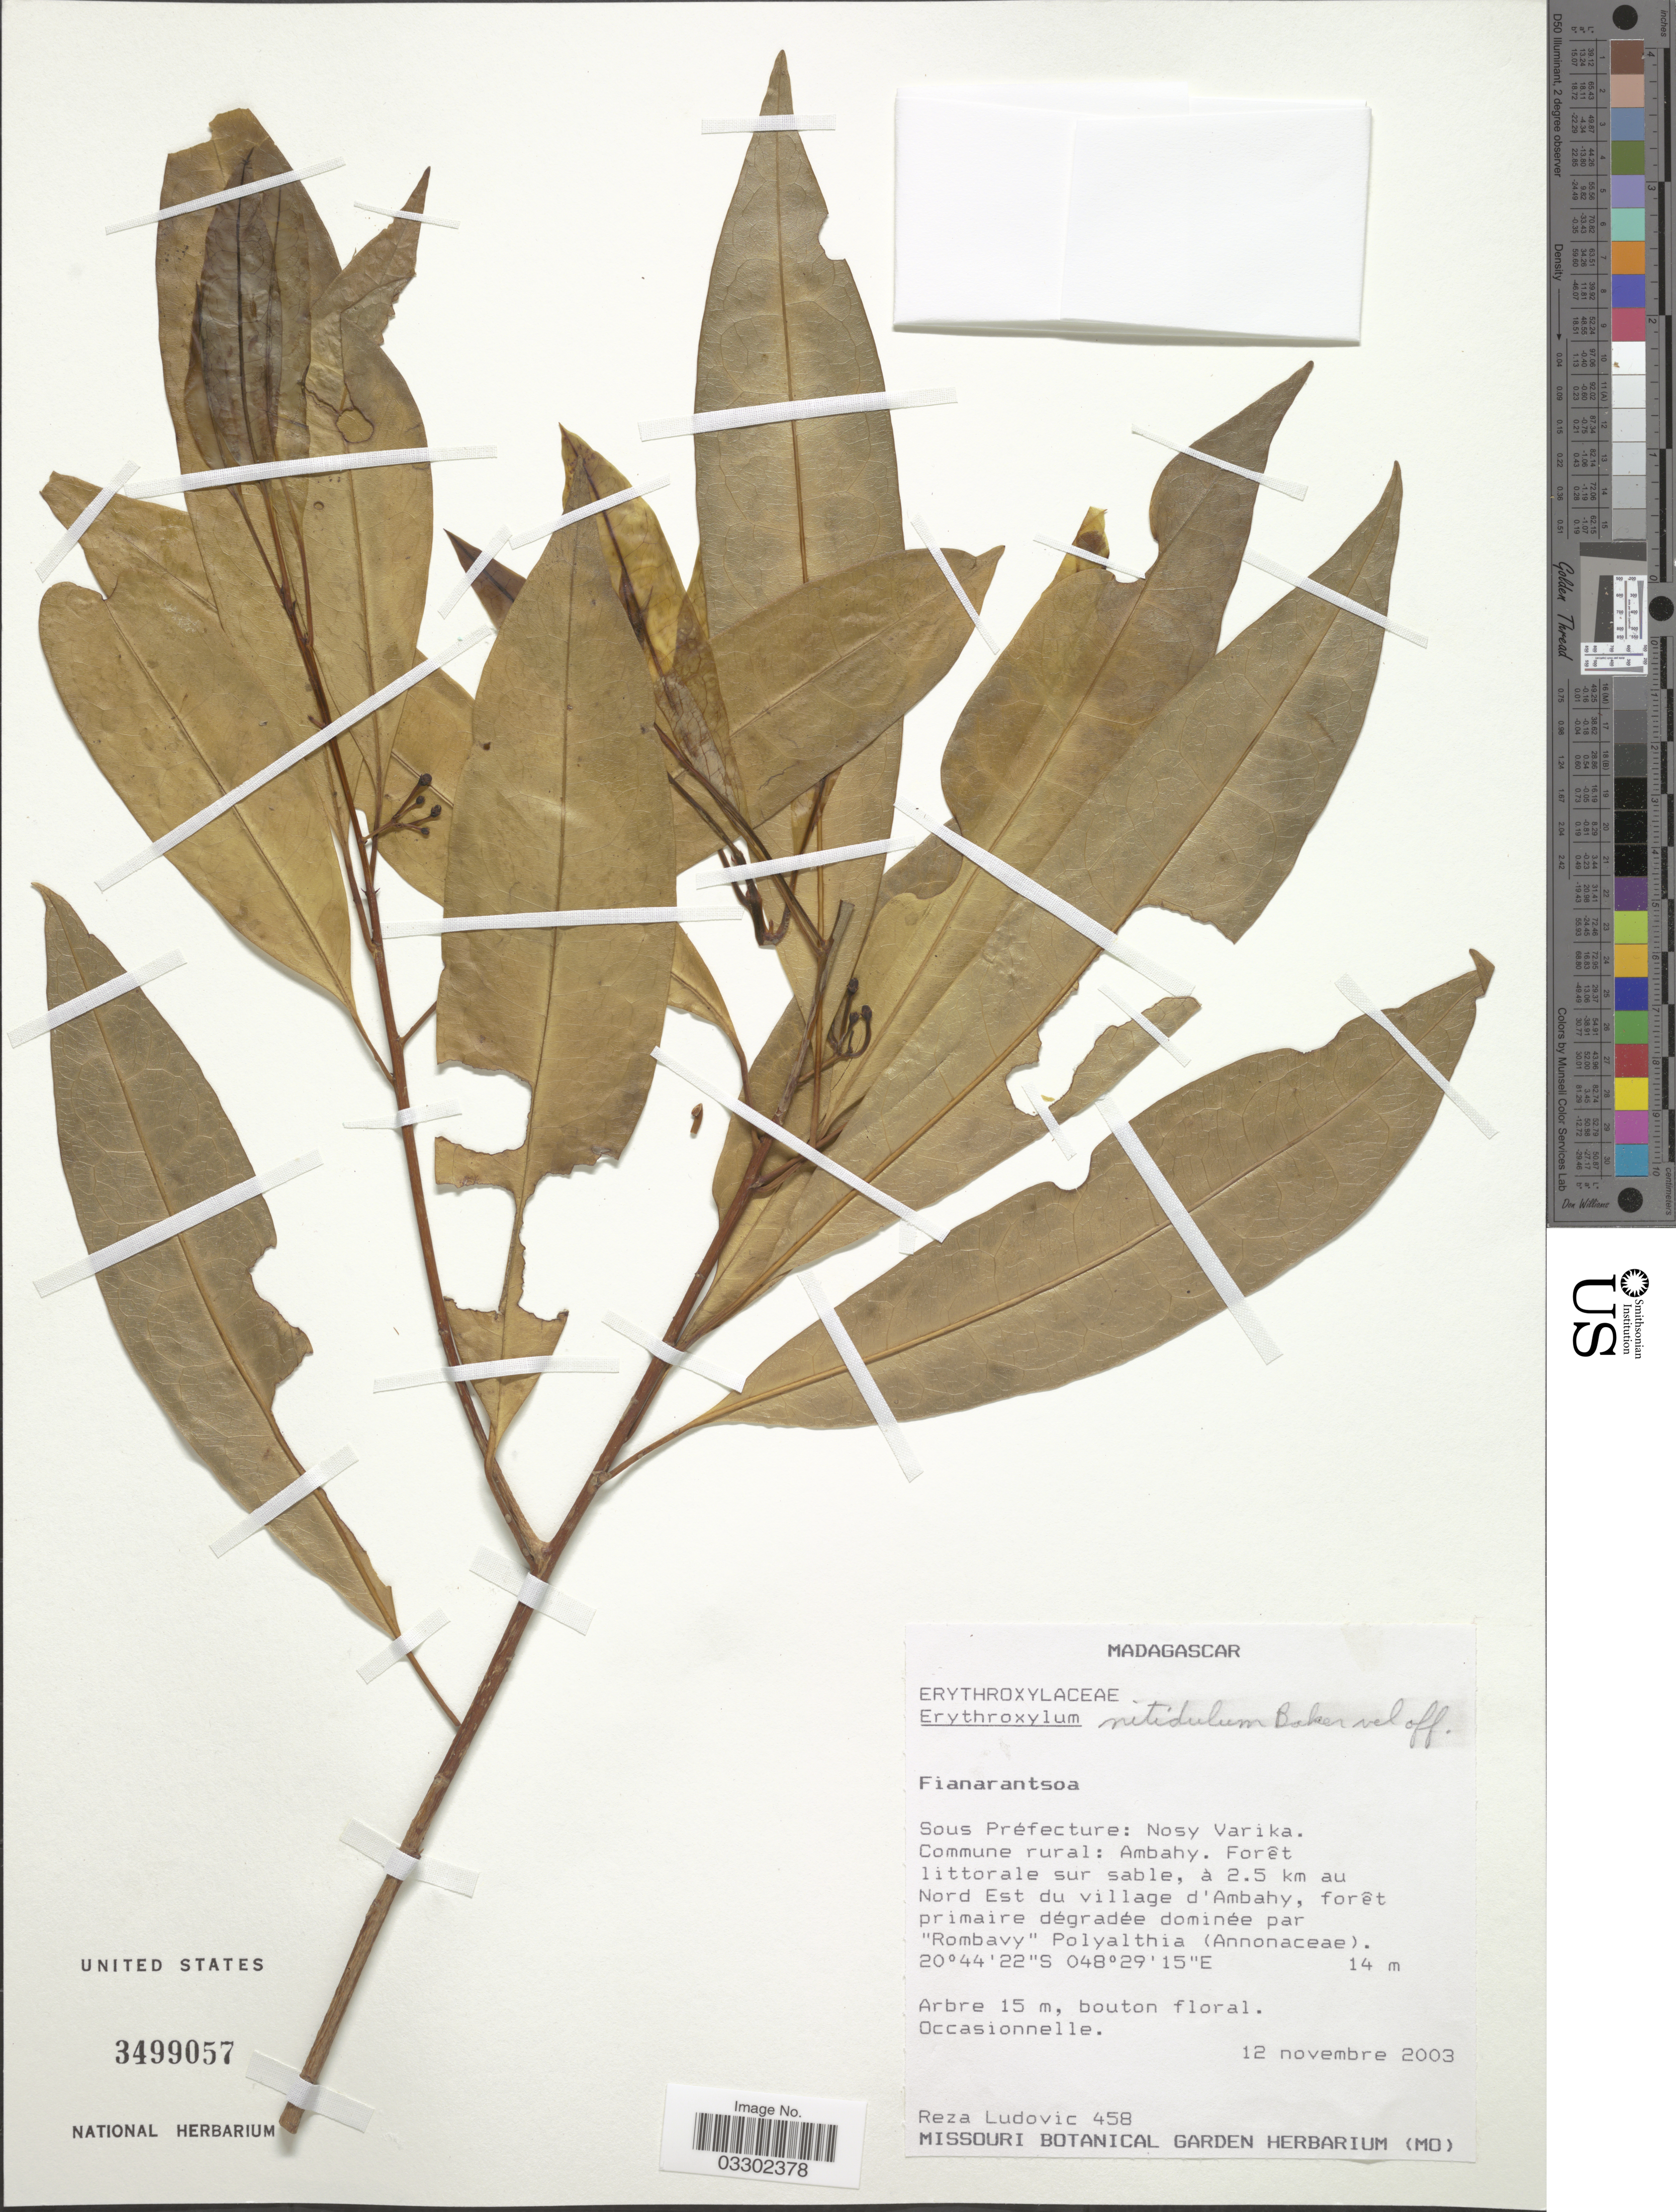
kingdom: Plantae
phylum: Tracheophyta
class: Magnoliopsida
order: Malpighiales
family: Erythroxylaceae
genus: Erythroxylum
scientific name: Erythroxylum nitidulum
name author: Baker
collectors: R. Ludovic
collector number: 458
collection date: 2003-11-12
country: Madagascar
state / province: Vatovavy Fitovinany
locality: Sous Préfecture: Nosy Varika. Commune rural: Ambahy. Forêt littorale sur sable, à 2.5 km au Nord Est du village d'Ambahy.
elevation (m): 14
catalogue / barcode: US 3499057